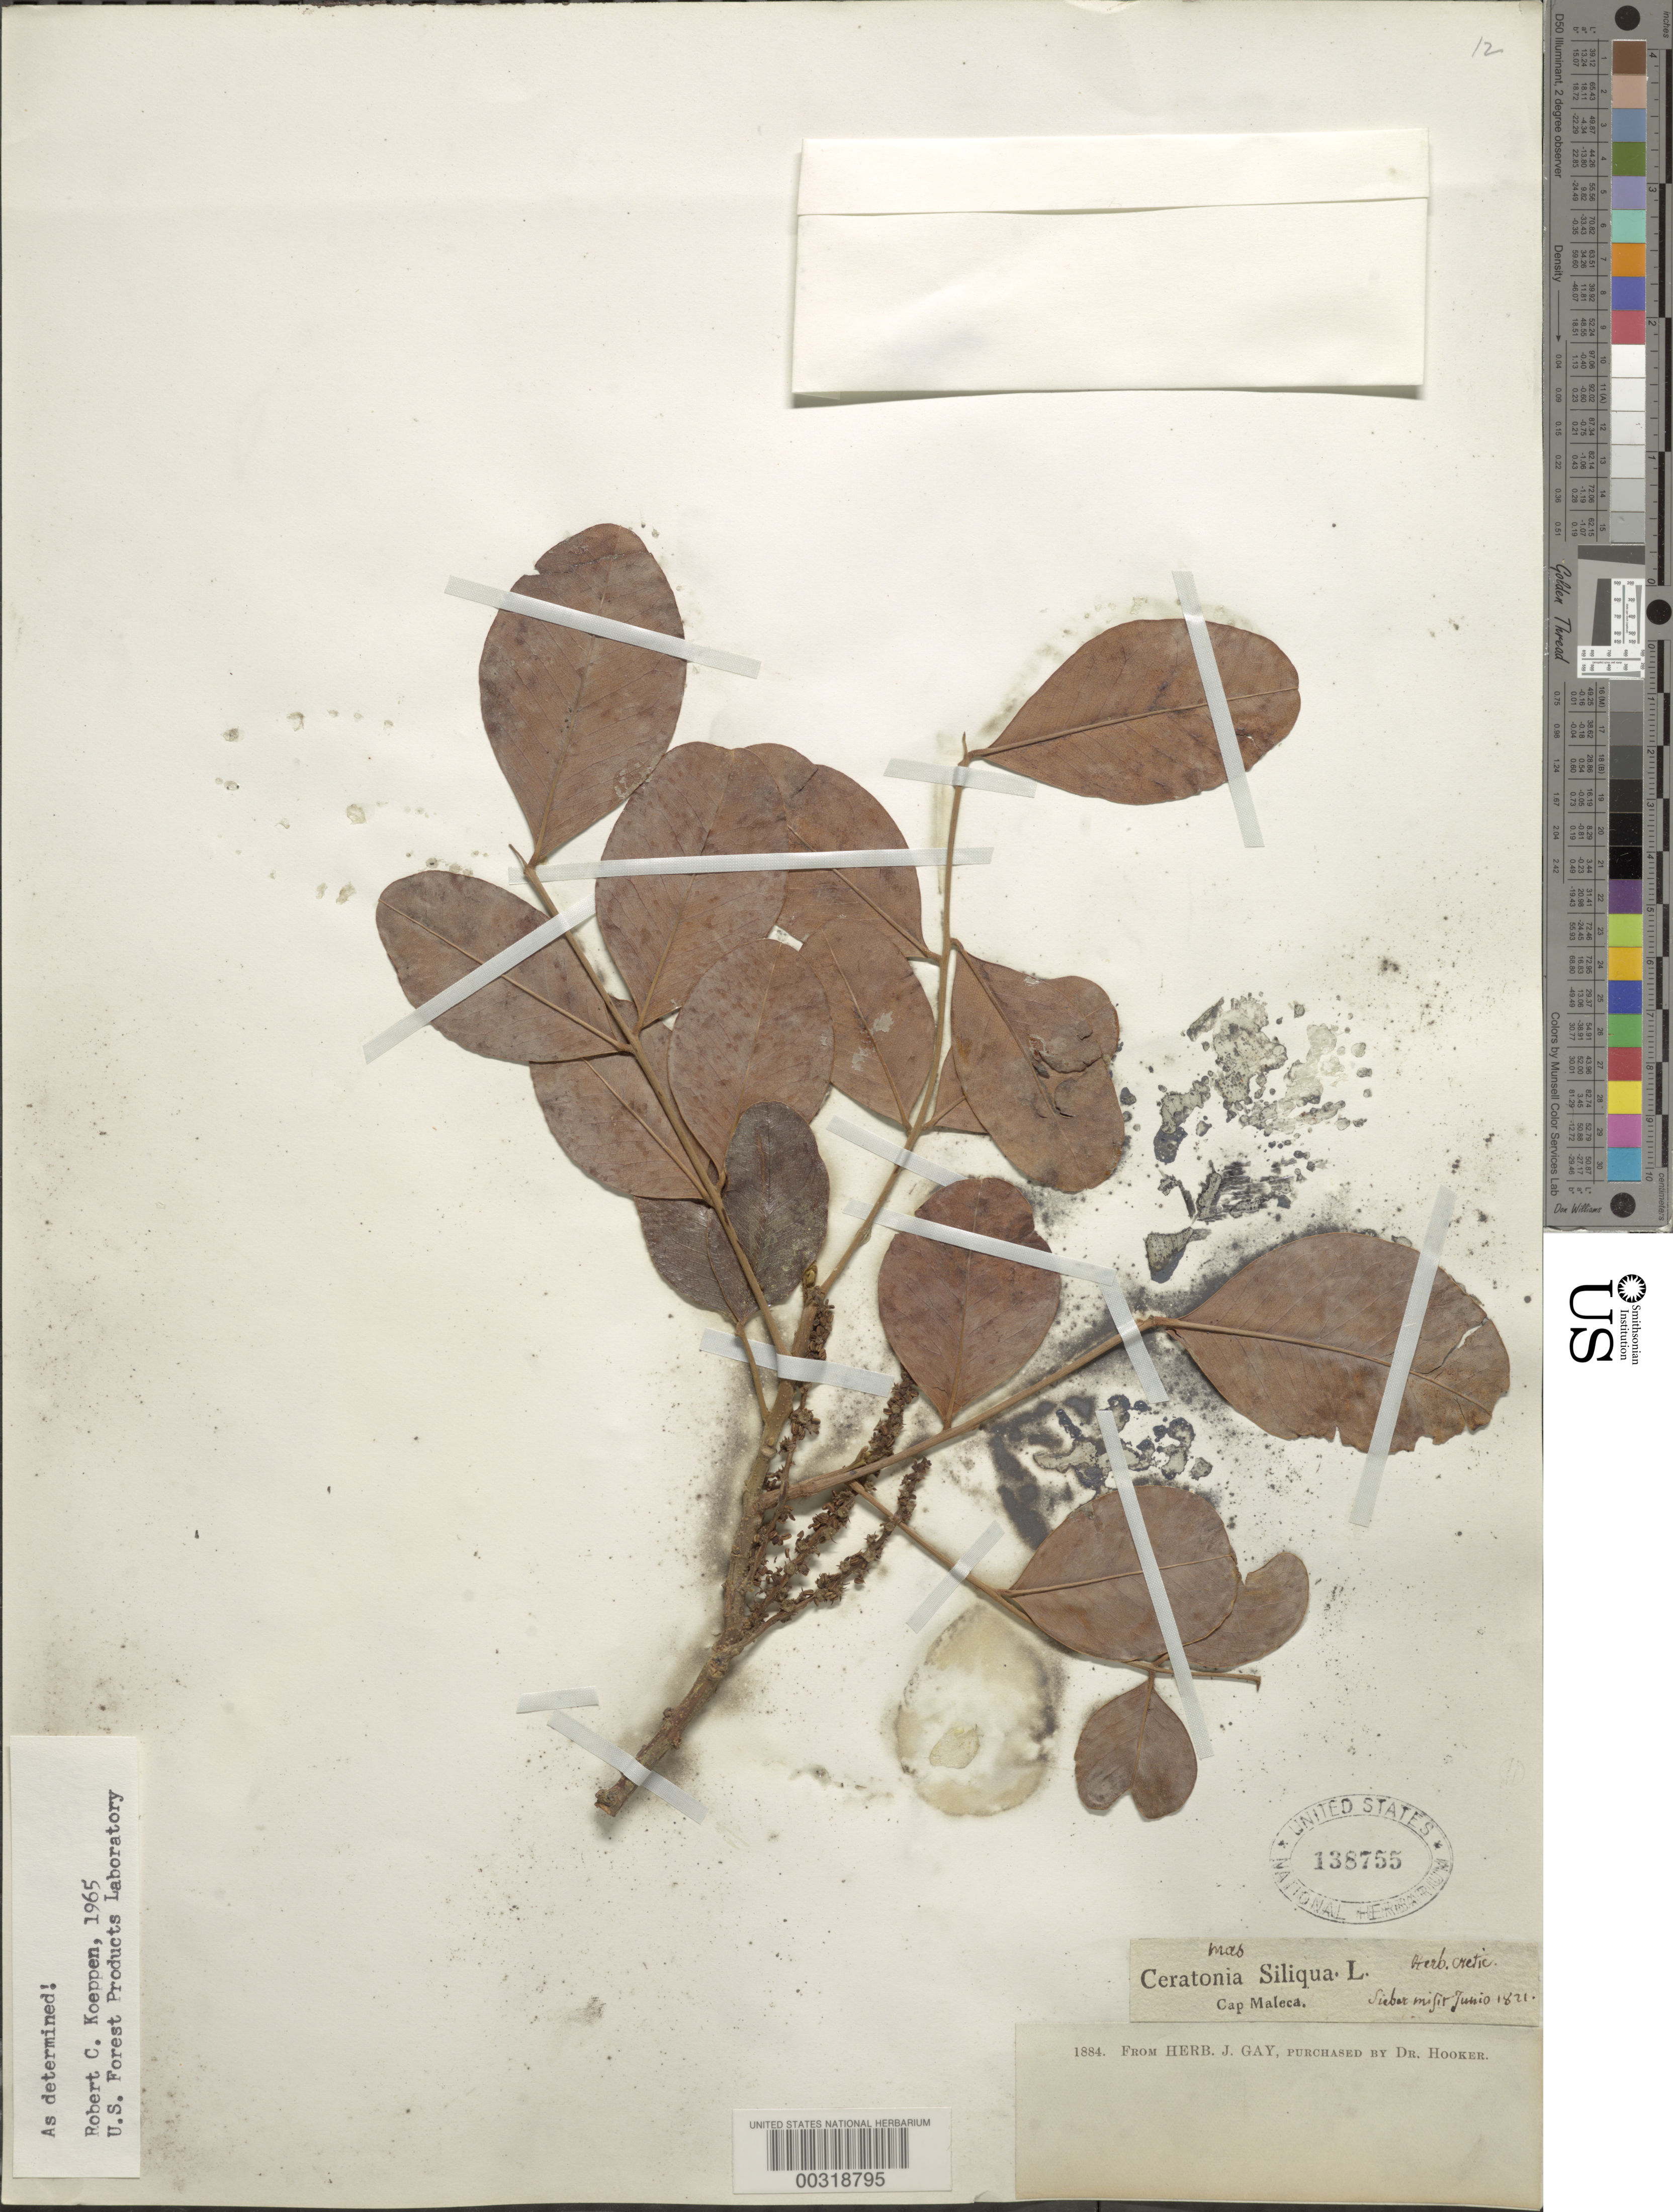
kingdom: Plantae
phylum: Tracheophyta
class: Magnoliopsida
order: Fabales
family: Fabaceae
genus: Ceratonia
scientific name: Ceratonia siliqua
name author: L.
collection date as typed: Jun 1821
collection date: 1821-06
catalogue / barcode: US 138755